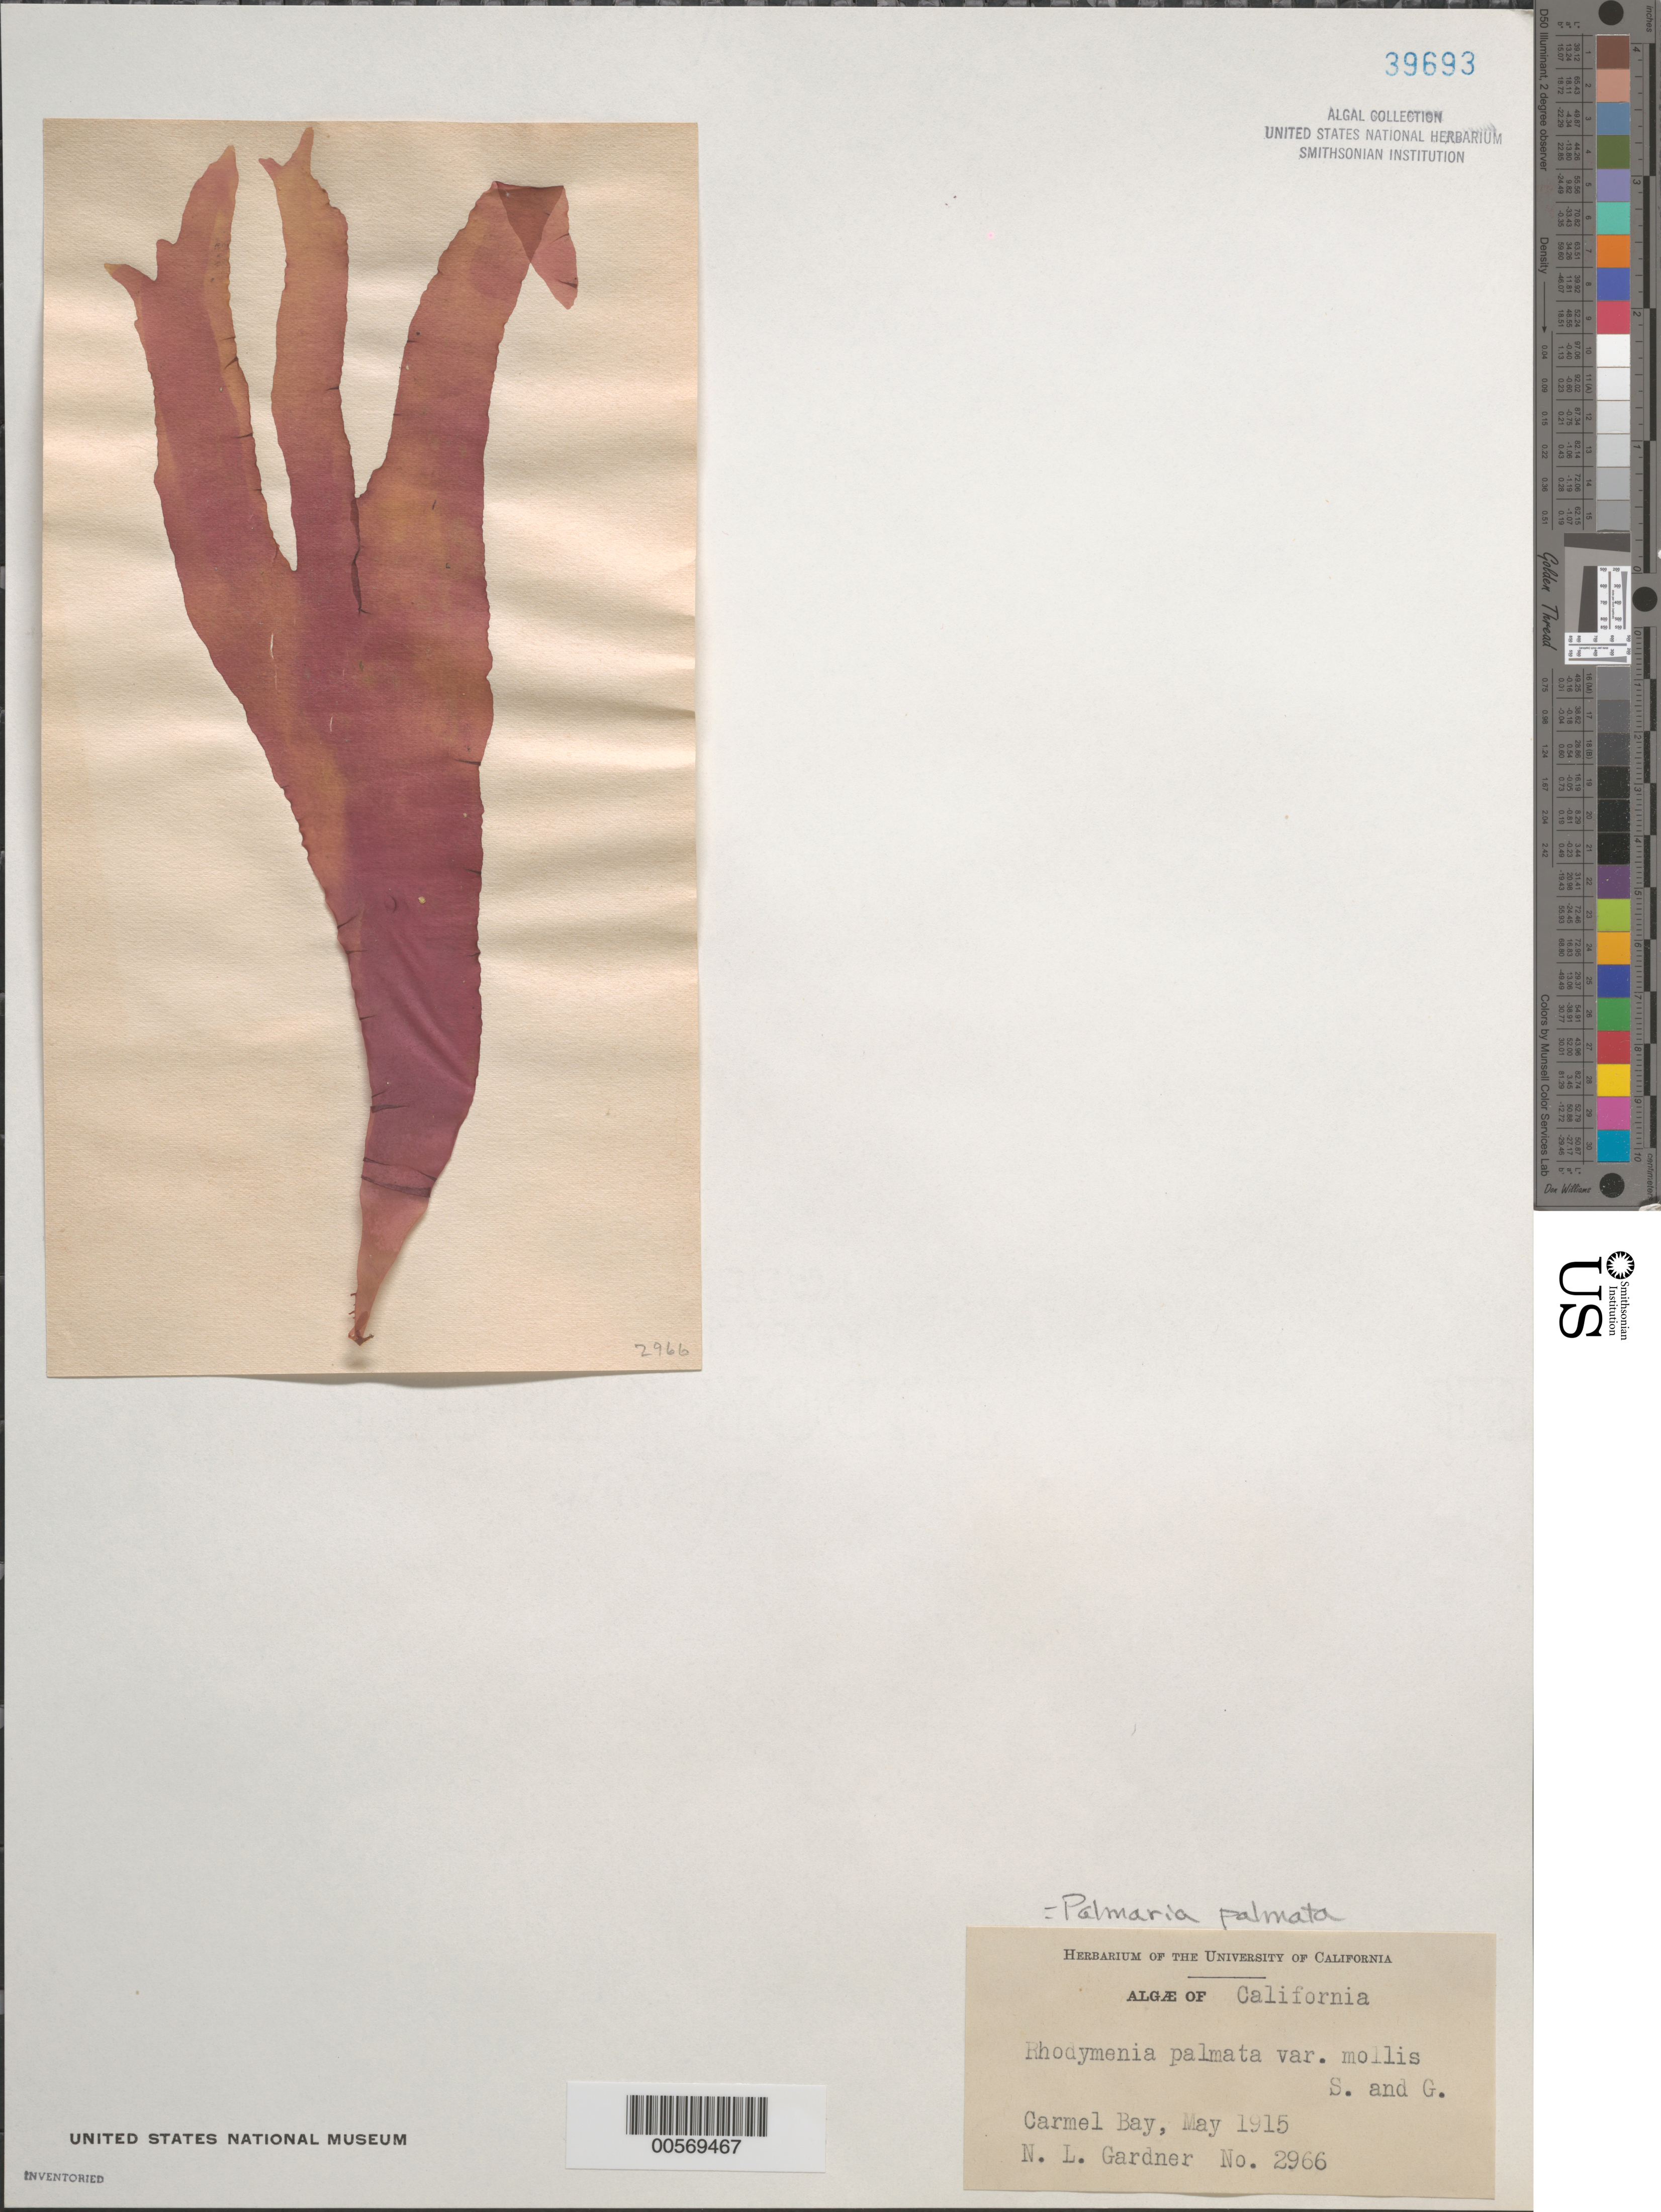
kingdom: Plantae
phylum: Rhodophyta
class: Florideophyceae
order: Palmariales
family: Palmariaceae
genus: Palmaria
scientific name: Palmaria palmata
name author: (L.) F. Weber & D. Mohr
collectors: N. Gardner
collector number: NLG 2966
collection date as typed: May 1915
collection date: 1915-05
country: United States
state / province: California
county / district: Monterey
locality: Carmel Bay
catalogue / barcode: US 39693